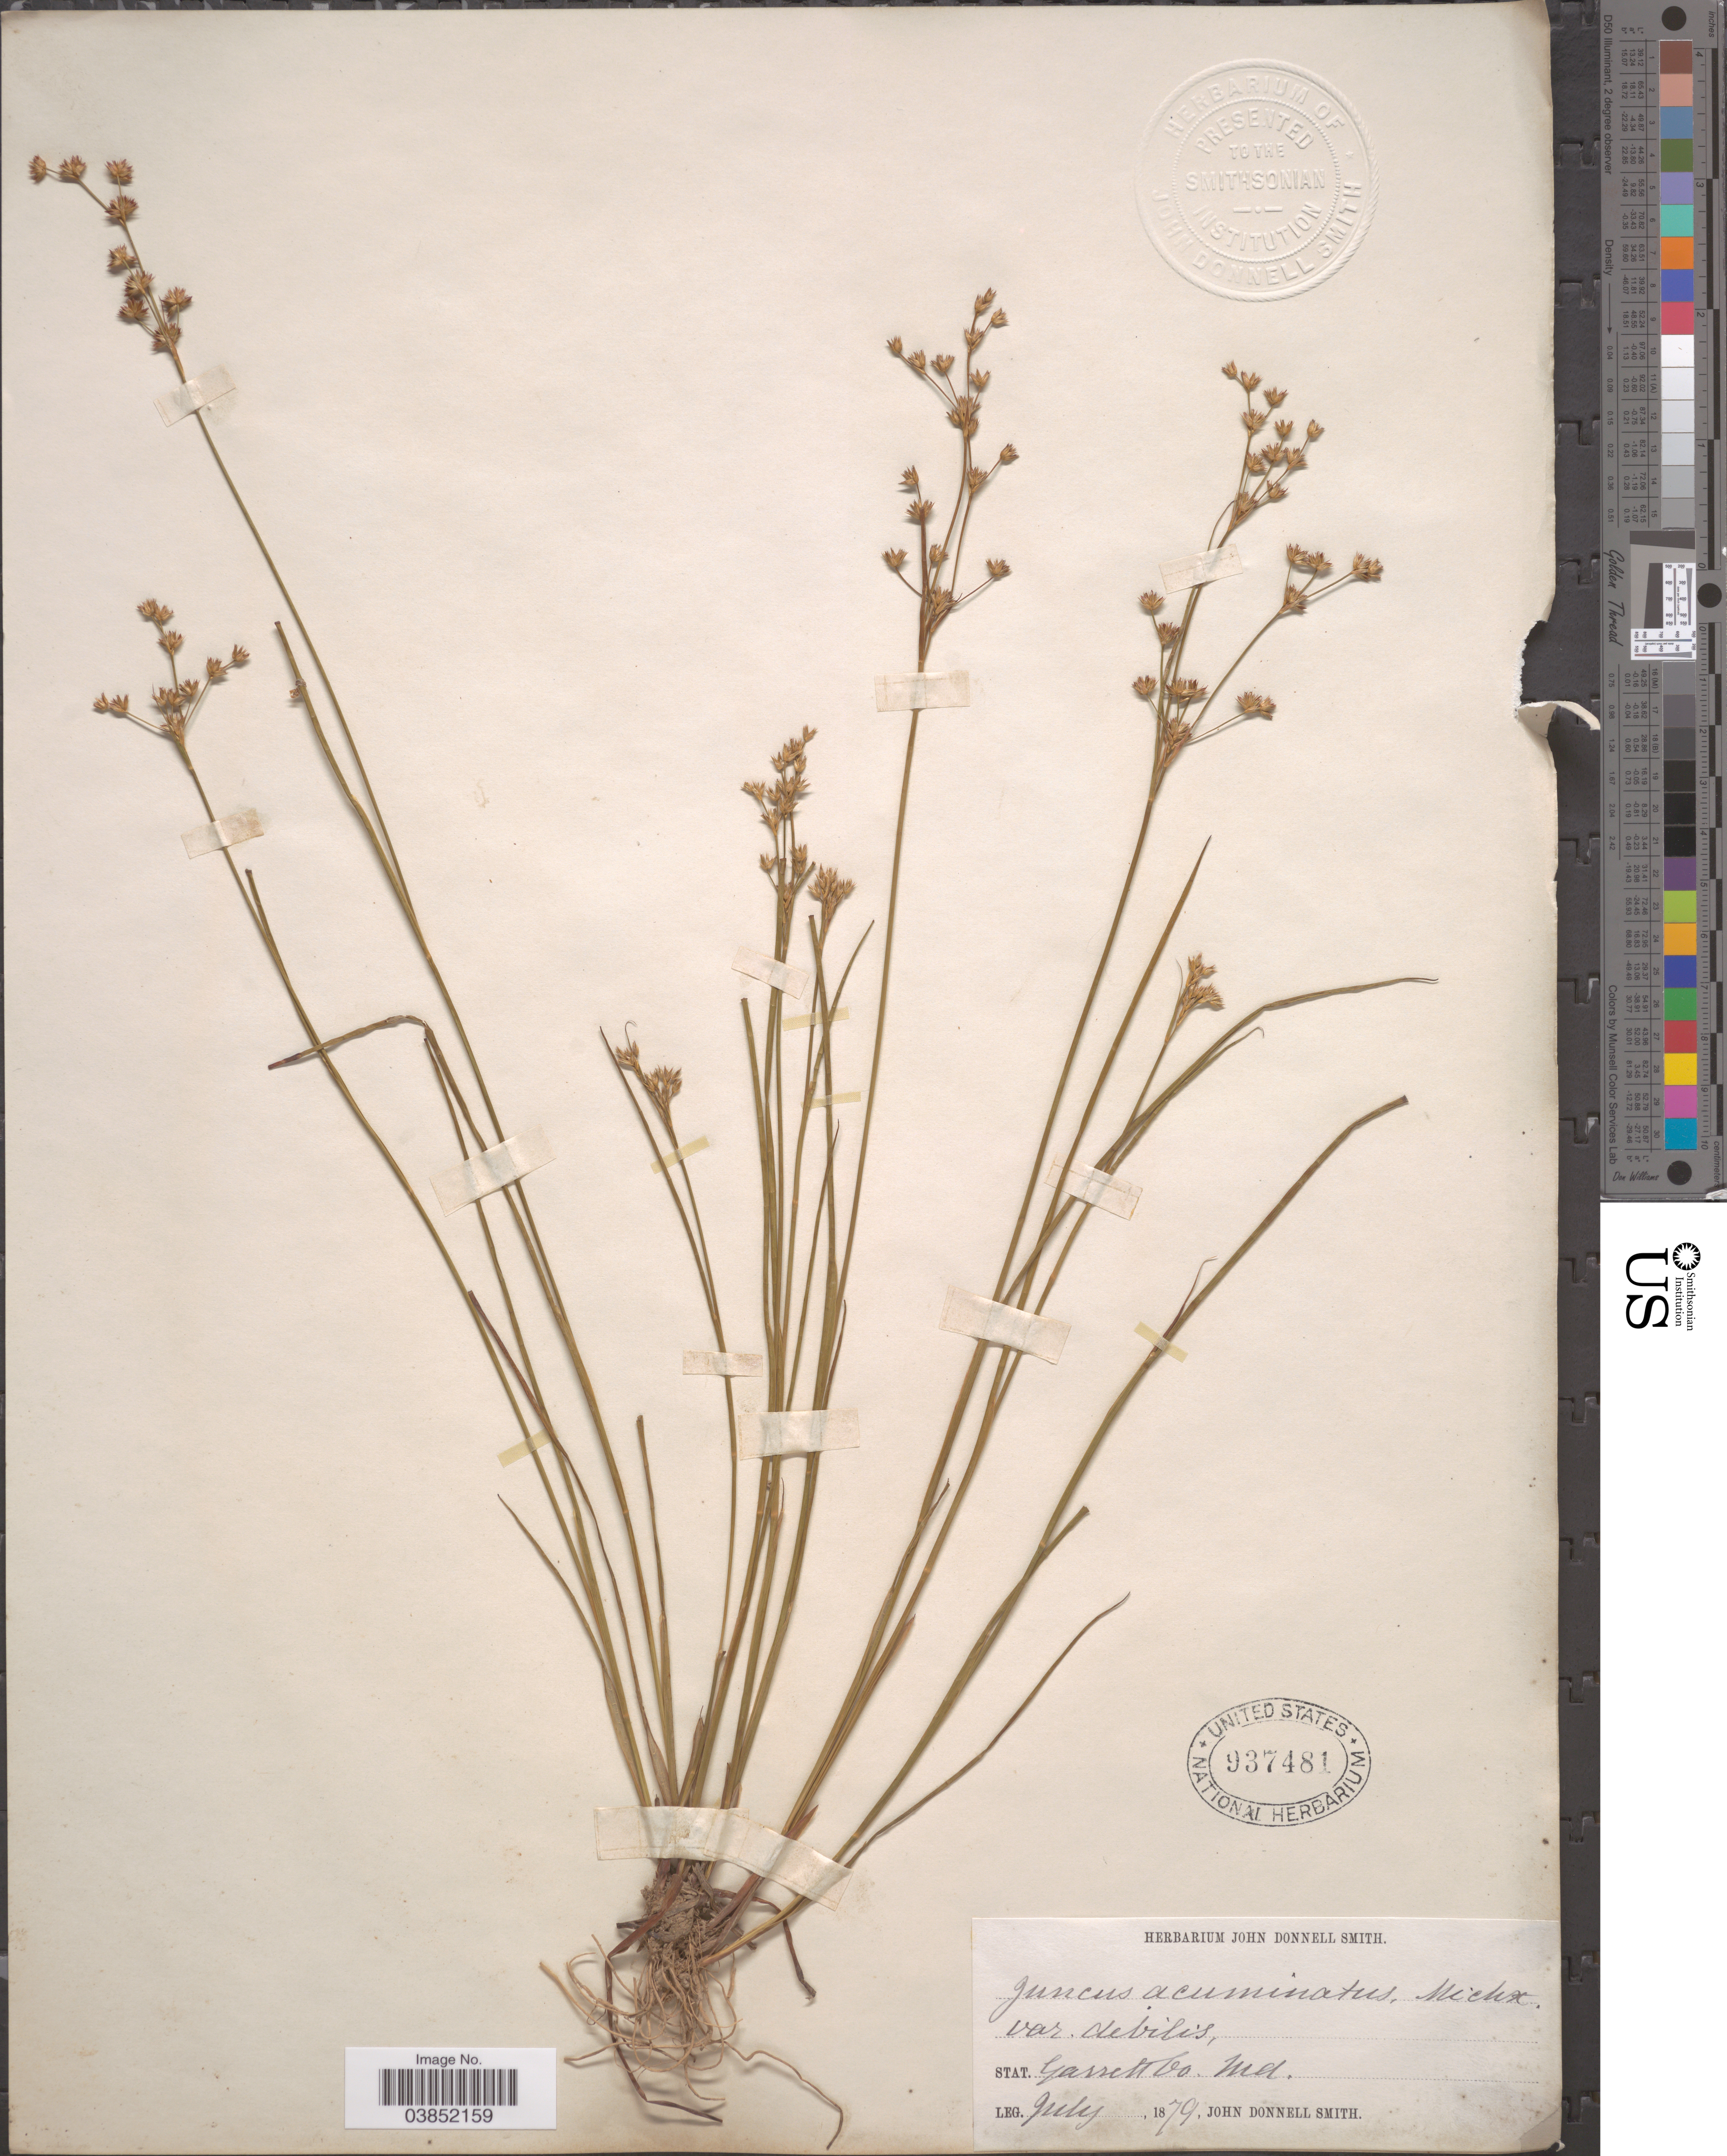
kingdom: Plantae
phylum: Tracheophyta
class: Liliopsida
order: Poales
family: Juncaceae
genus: Juncus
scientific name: Juncus debilis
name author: A. Gray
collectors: J. Donnell Smith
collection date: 1879-07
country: United States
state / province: Maryland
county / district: Garrett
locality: Stat. Garrett Co.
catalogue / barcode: US 937481